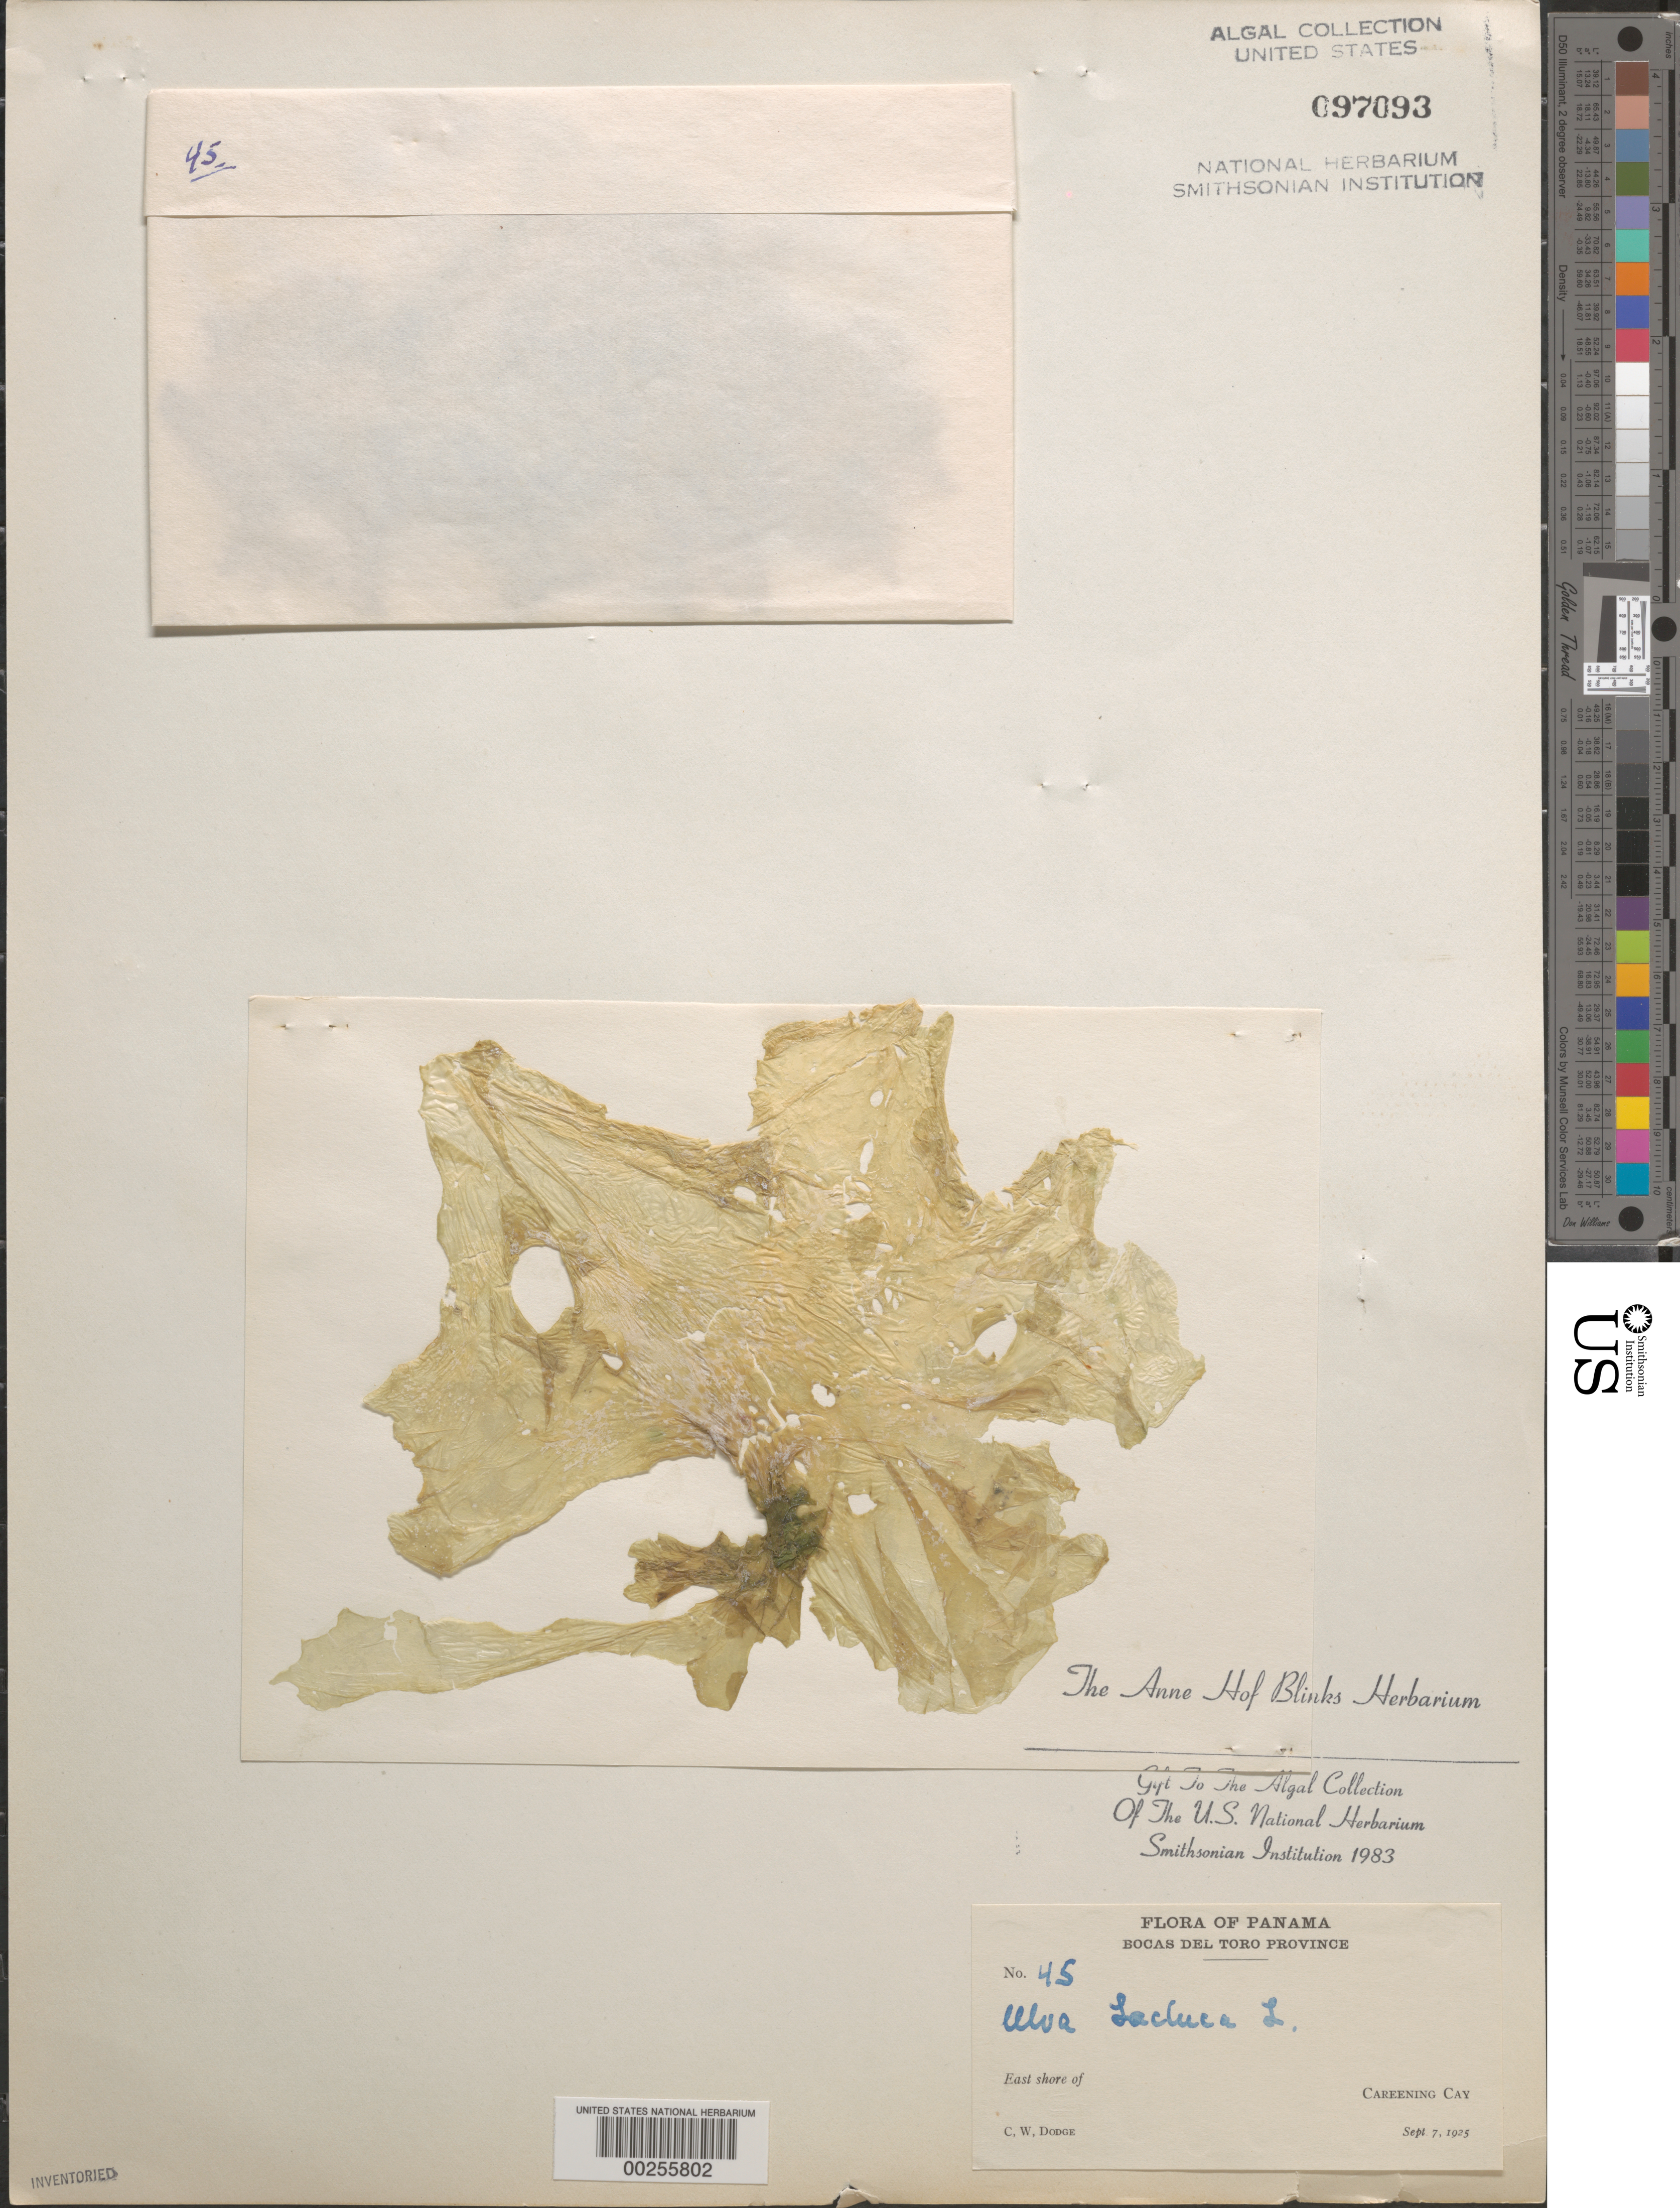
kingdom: Plantae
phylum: Chlorophyta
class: Ulvophyceae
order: Ulvales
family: Ulvaceae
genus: Ulva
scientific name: Ulva lactuca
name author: L.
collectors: C. Dodge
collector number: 45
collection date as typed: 07 Sep 1925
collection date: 1925-09-07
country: Panama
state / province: Bocas del Toro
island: Careening Cay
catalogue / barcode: US 97093